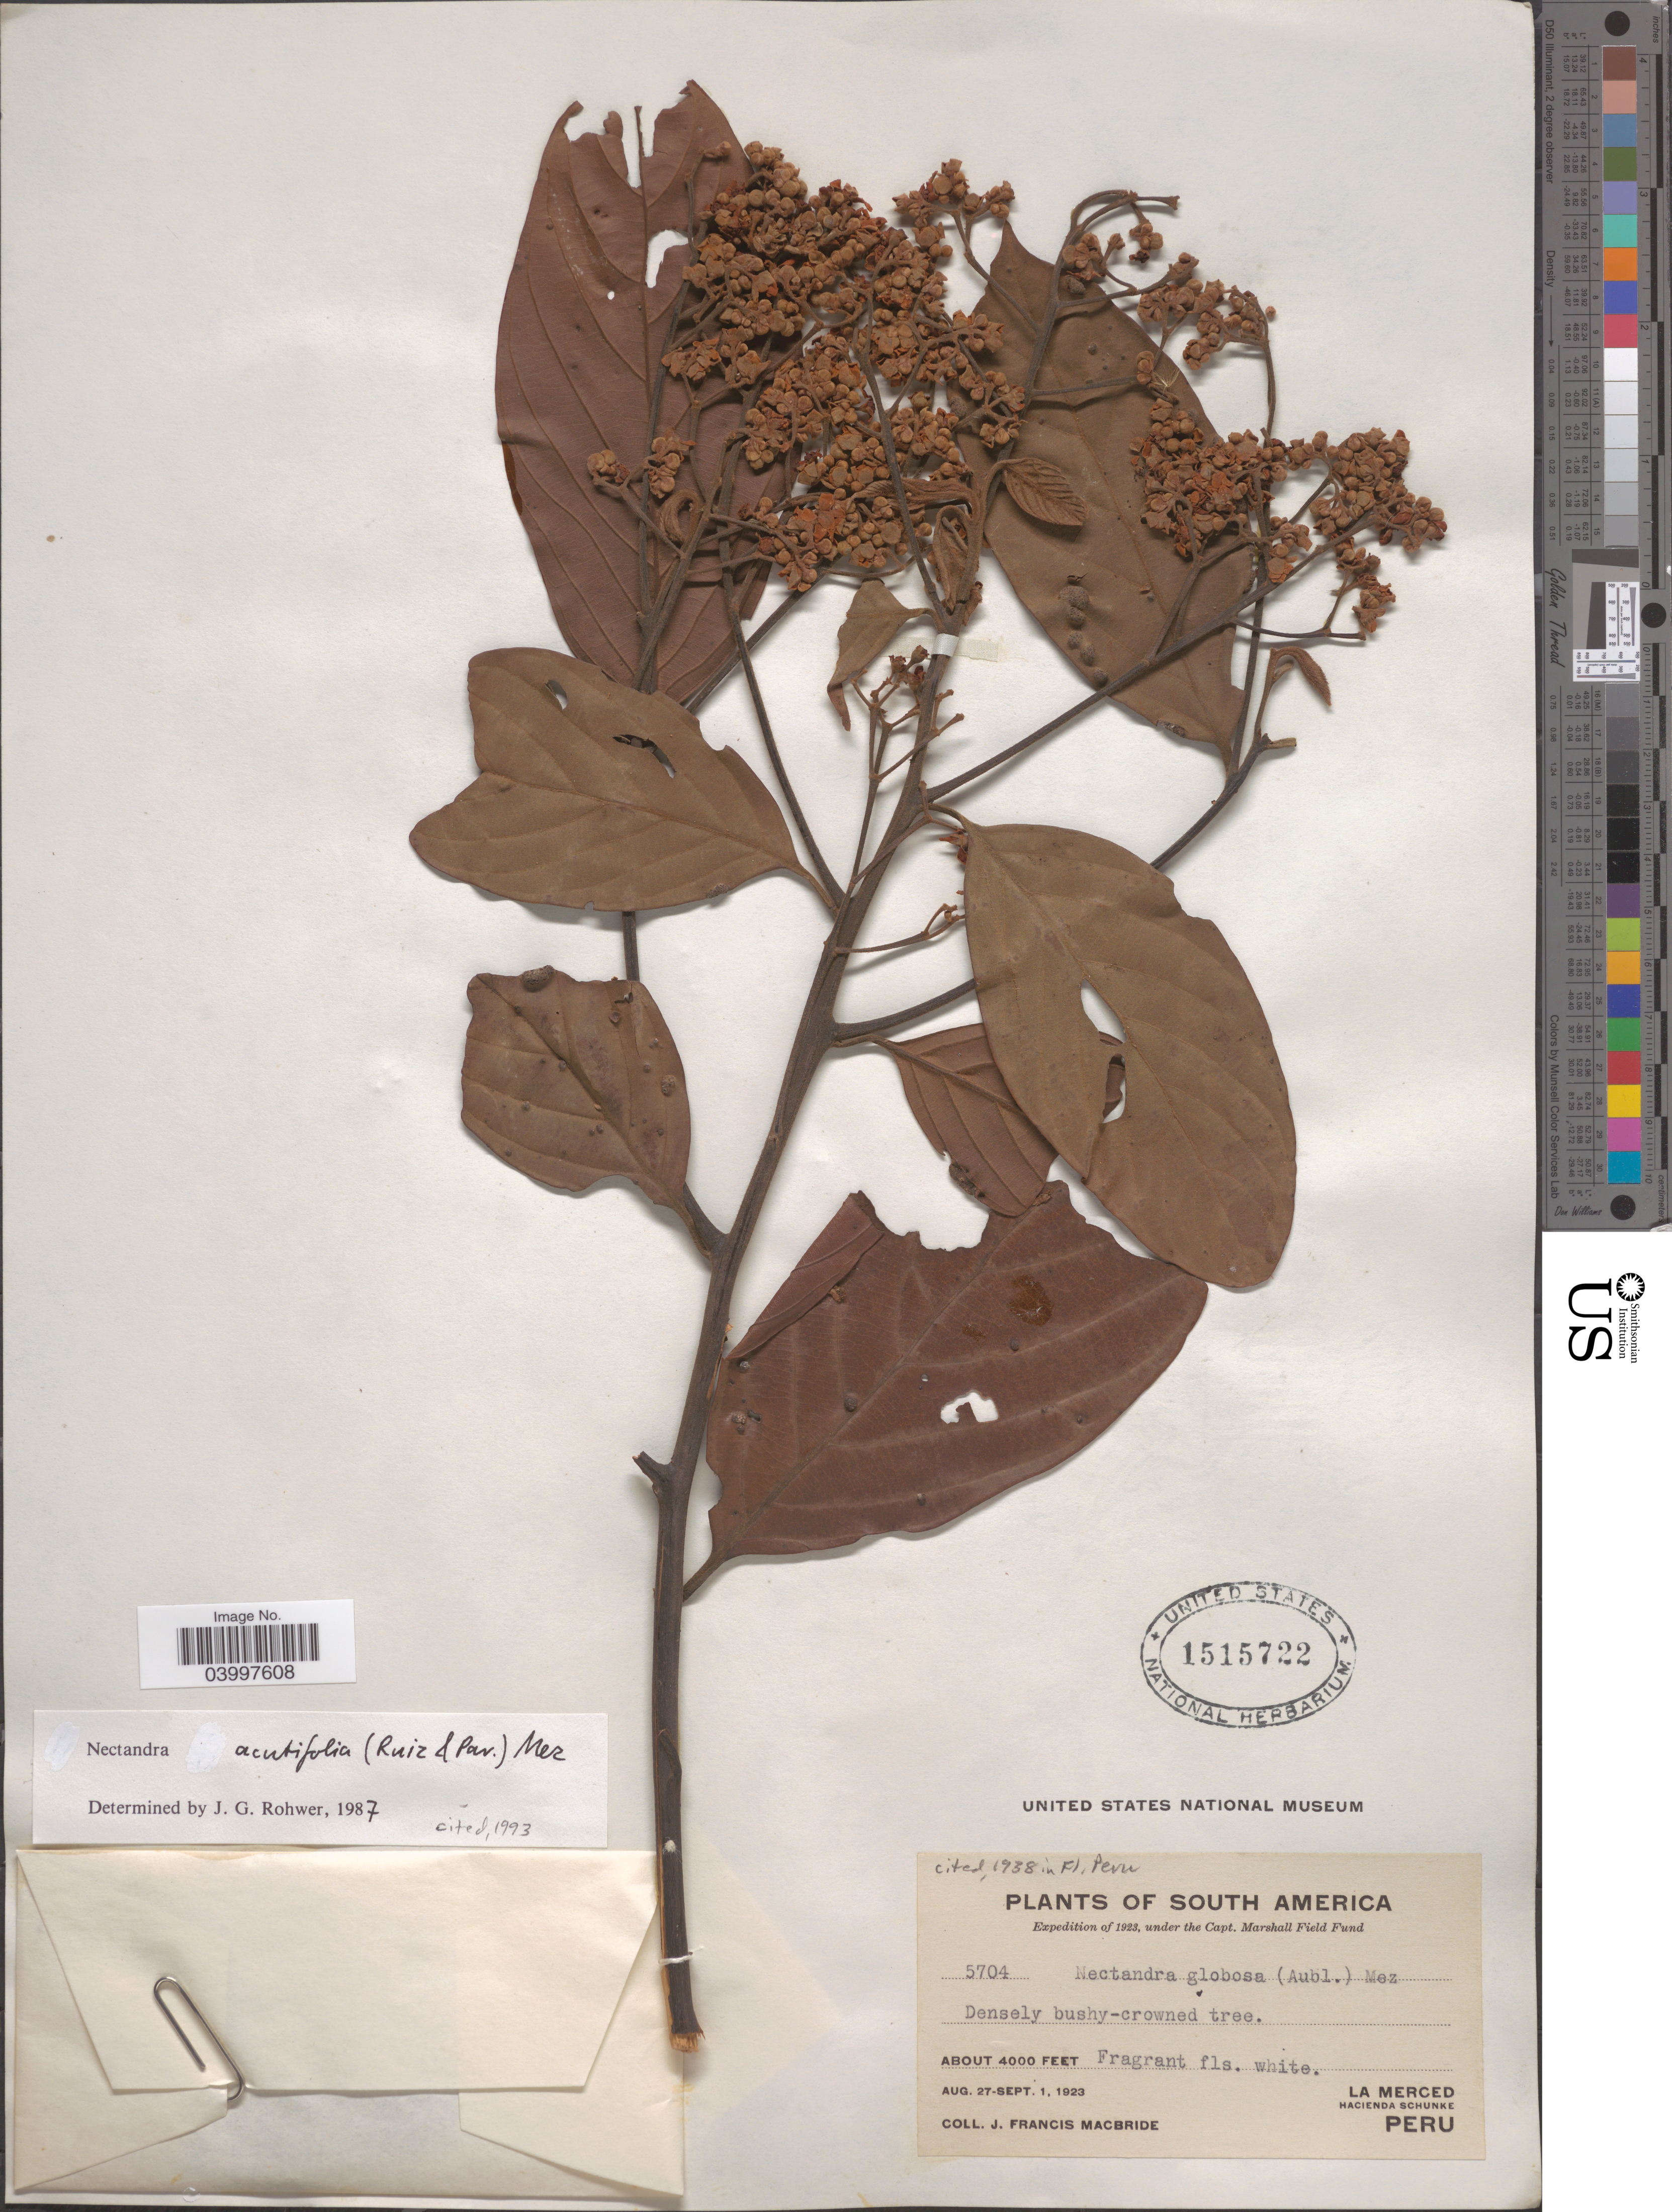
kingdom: Plantae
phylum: Tracheophyta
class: Magnoliopsida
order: Laurales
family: Lauraceae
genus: Nectandra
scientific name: Nectandra acutifolia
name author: (Ruiz & Pav.) Mez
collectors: J. F. Macbride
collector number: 5704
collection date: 1923-08-27/1923-09-01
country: Peru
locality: La Merced. Hacienda Schunke.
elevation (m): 1219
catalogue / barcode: US 1515722